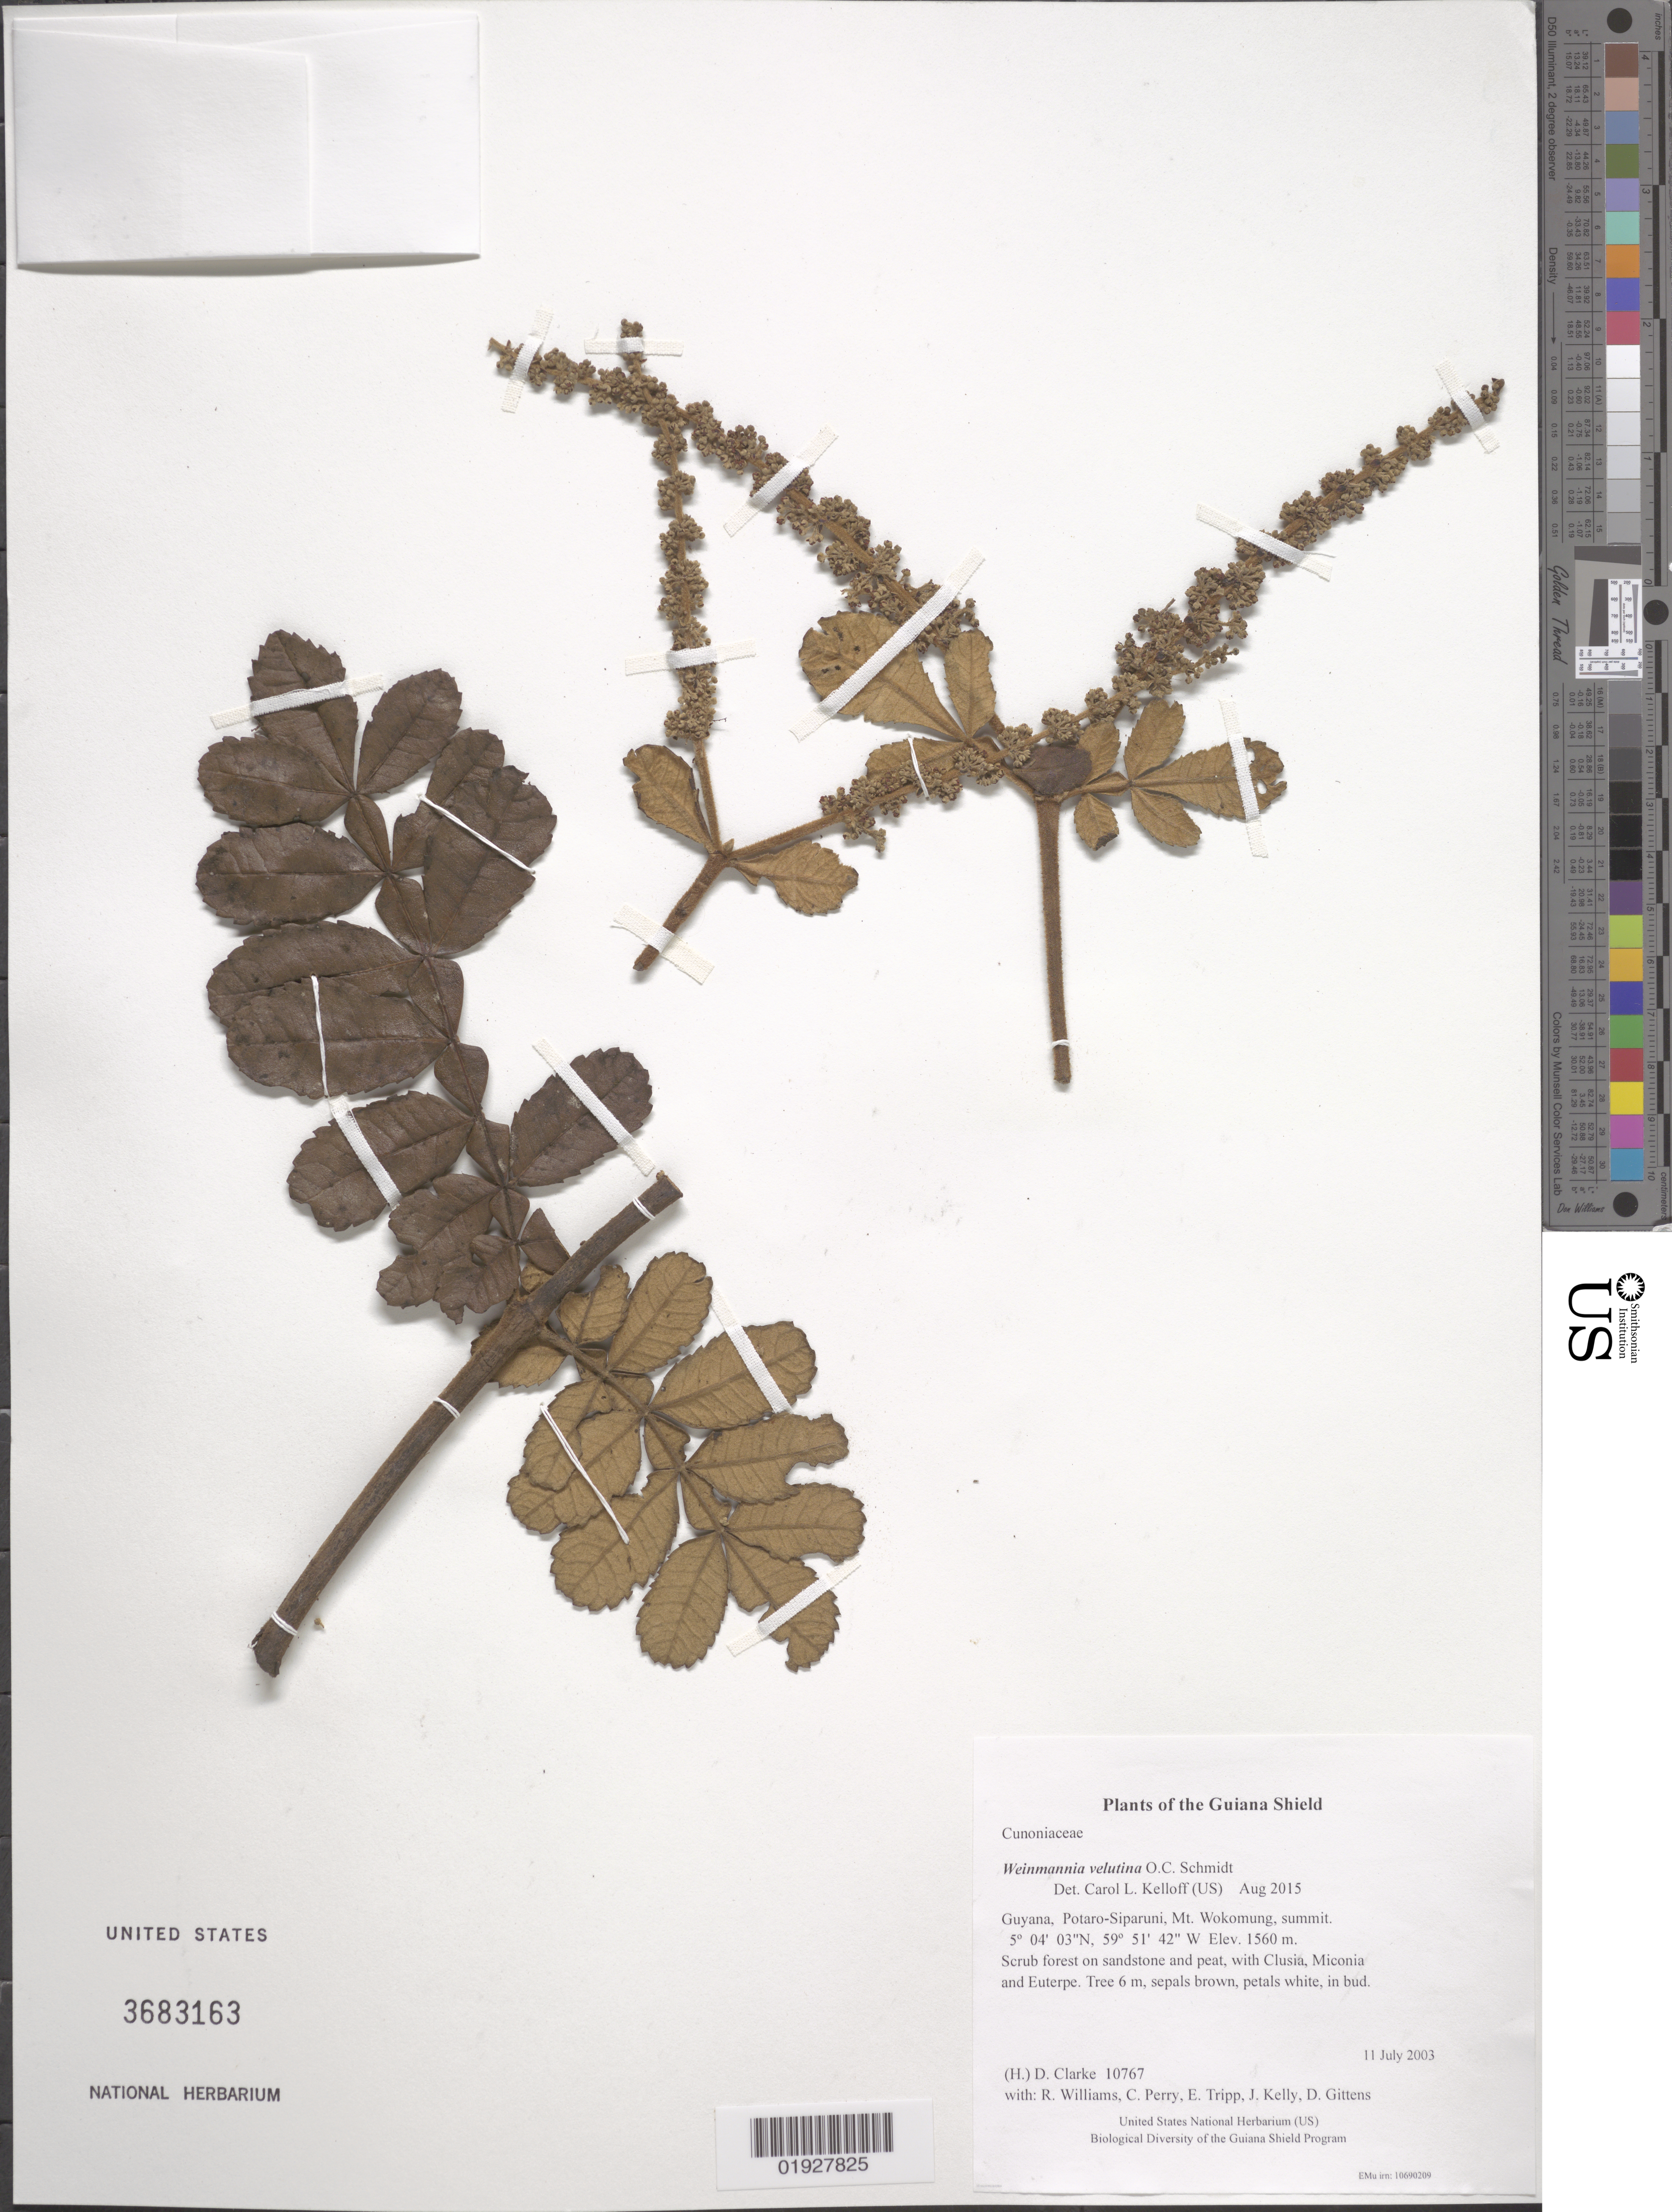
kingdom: Plantae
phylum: Tracheophyta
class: Magnoliopsida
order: Oxalidales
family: Cunoniaceae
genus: Weinmannia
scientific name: Weinmannia velutina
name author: O.C. Schmidt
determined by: Kelloff, Carol L., (US), Smithsonian Institution - National Museum of Natural History (UNITED STATES)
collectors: H. D. Clarke, R. Williams, C. Perry, E. Tripp, J. Kelly, D. Gittens & S. R. Stern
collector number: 10767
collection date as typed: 11 July 2003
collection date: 2003-07-11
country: Guyana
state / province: Potaro-Siparuni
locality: Mt. Wokomung, summit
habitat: Scrub forest on sandstone and peat, with Clusia, Miconia and Euterpe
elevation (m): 1560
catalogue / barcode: US 3683163